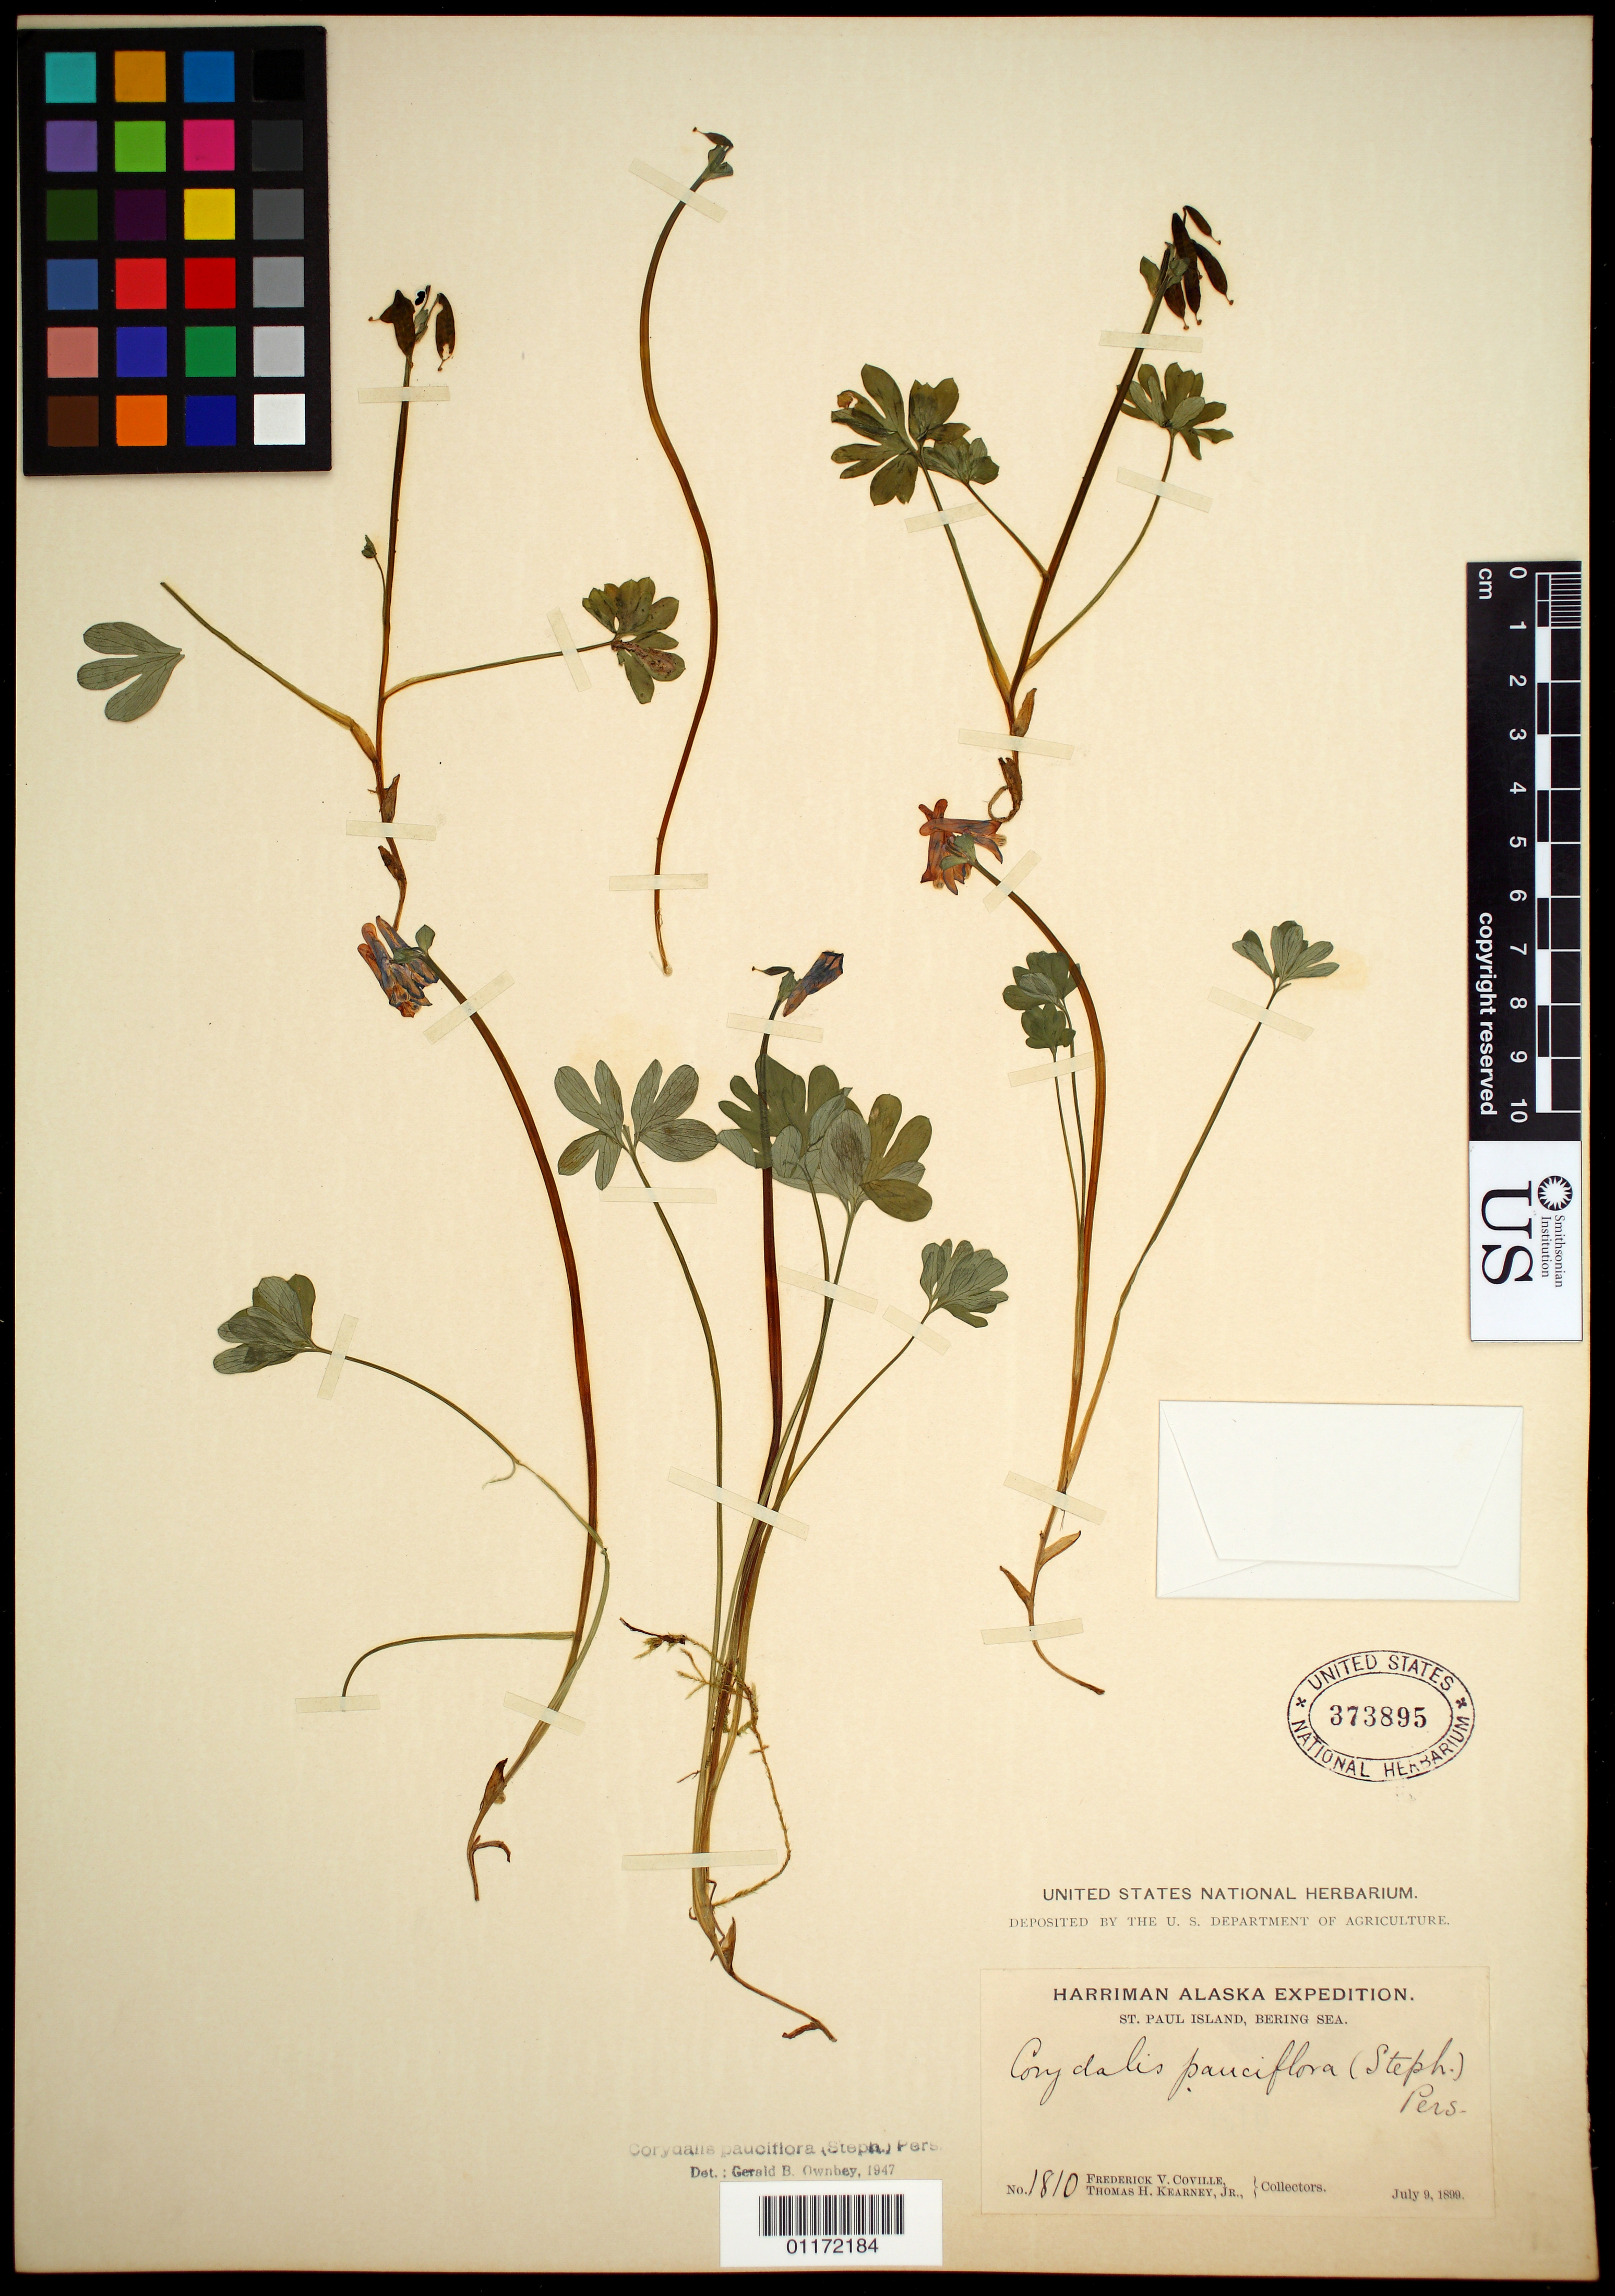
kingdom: Plantae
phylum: Tracheophyta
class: Magnoliopsida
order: Ranunculales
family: Papaveraceae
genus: Corydalis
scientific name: Corydalis pauciflora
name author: (Stephan) Pers.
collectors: F. V. Coville & T. H. Kearney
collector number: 1810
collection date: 1899-07-09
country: United States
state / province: Alaska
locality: St Paul Island, Bering Sea.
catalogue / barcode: US 373895